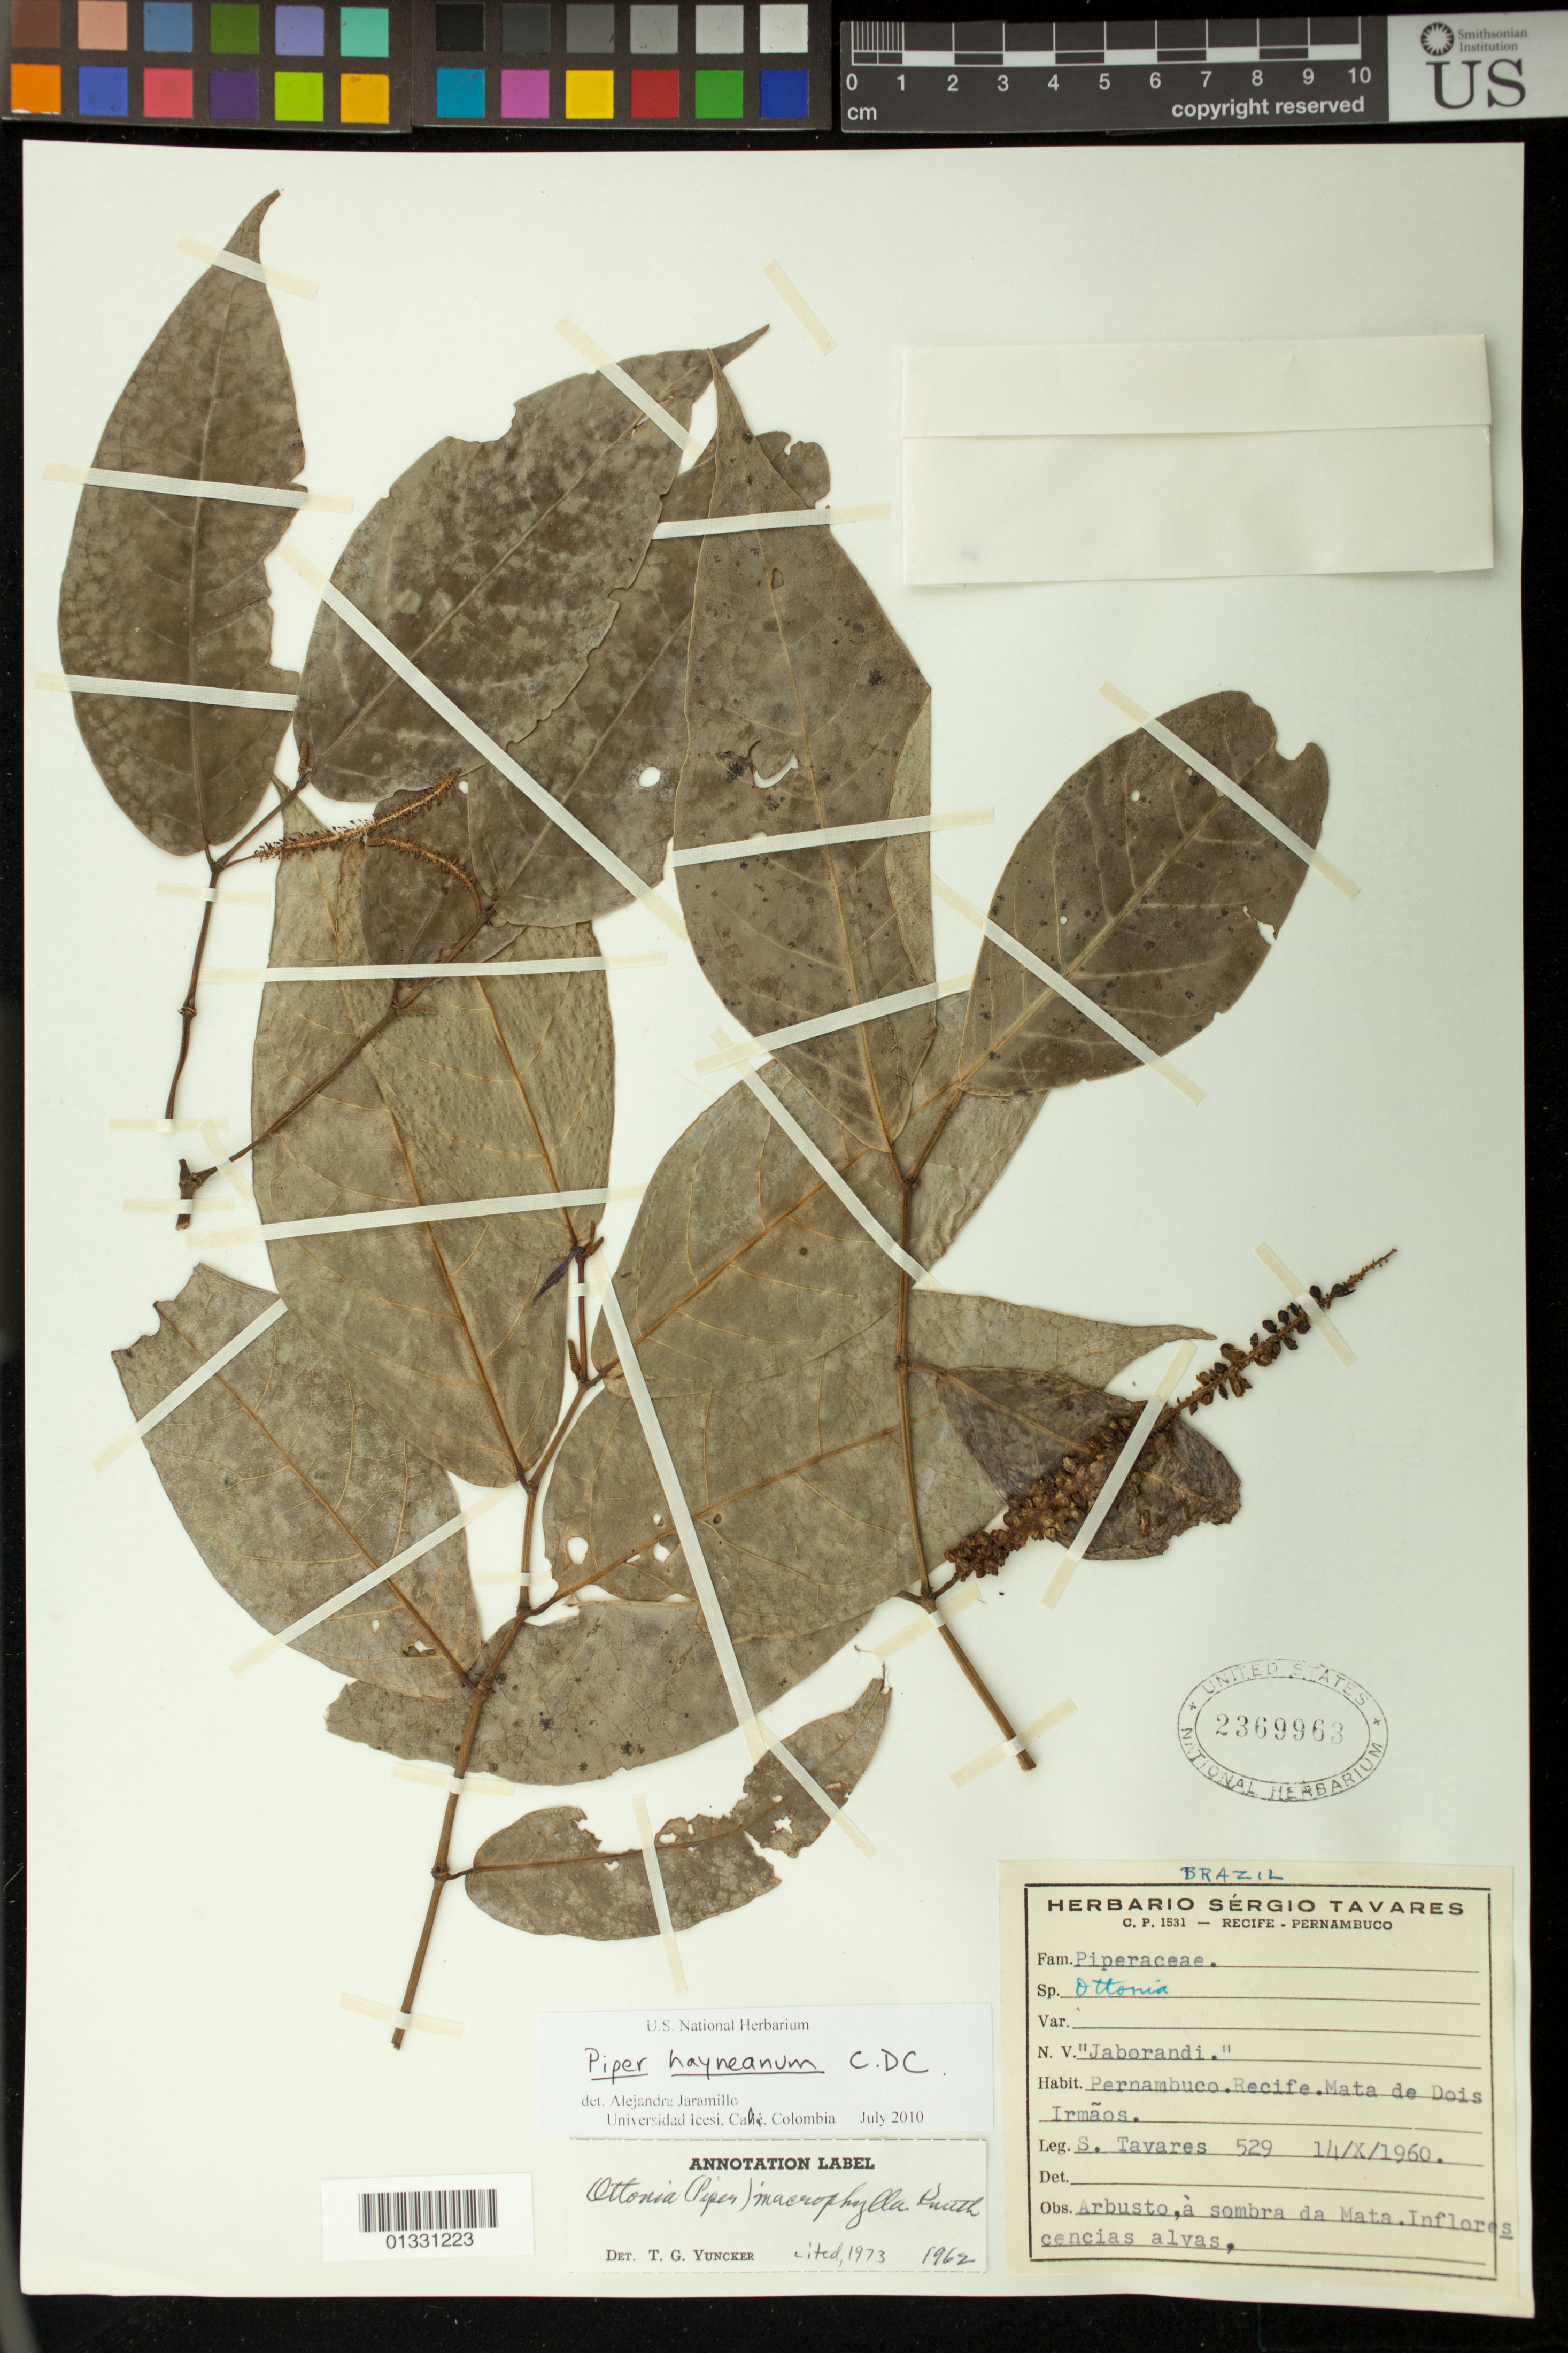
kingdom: Plantae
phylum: Tracheophyta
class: Magnoliopsida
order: Piperales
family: Piperaceae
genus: Piper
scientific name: Piper hayneanum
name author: C. DC.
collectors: S. Tavares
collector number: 529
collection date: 1960-10-14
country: Brazil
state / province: Pernambuco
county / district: Recife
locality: Mata de Dois Irmãos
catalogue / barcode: US 2369963